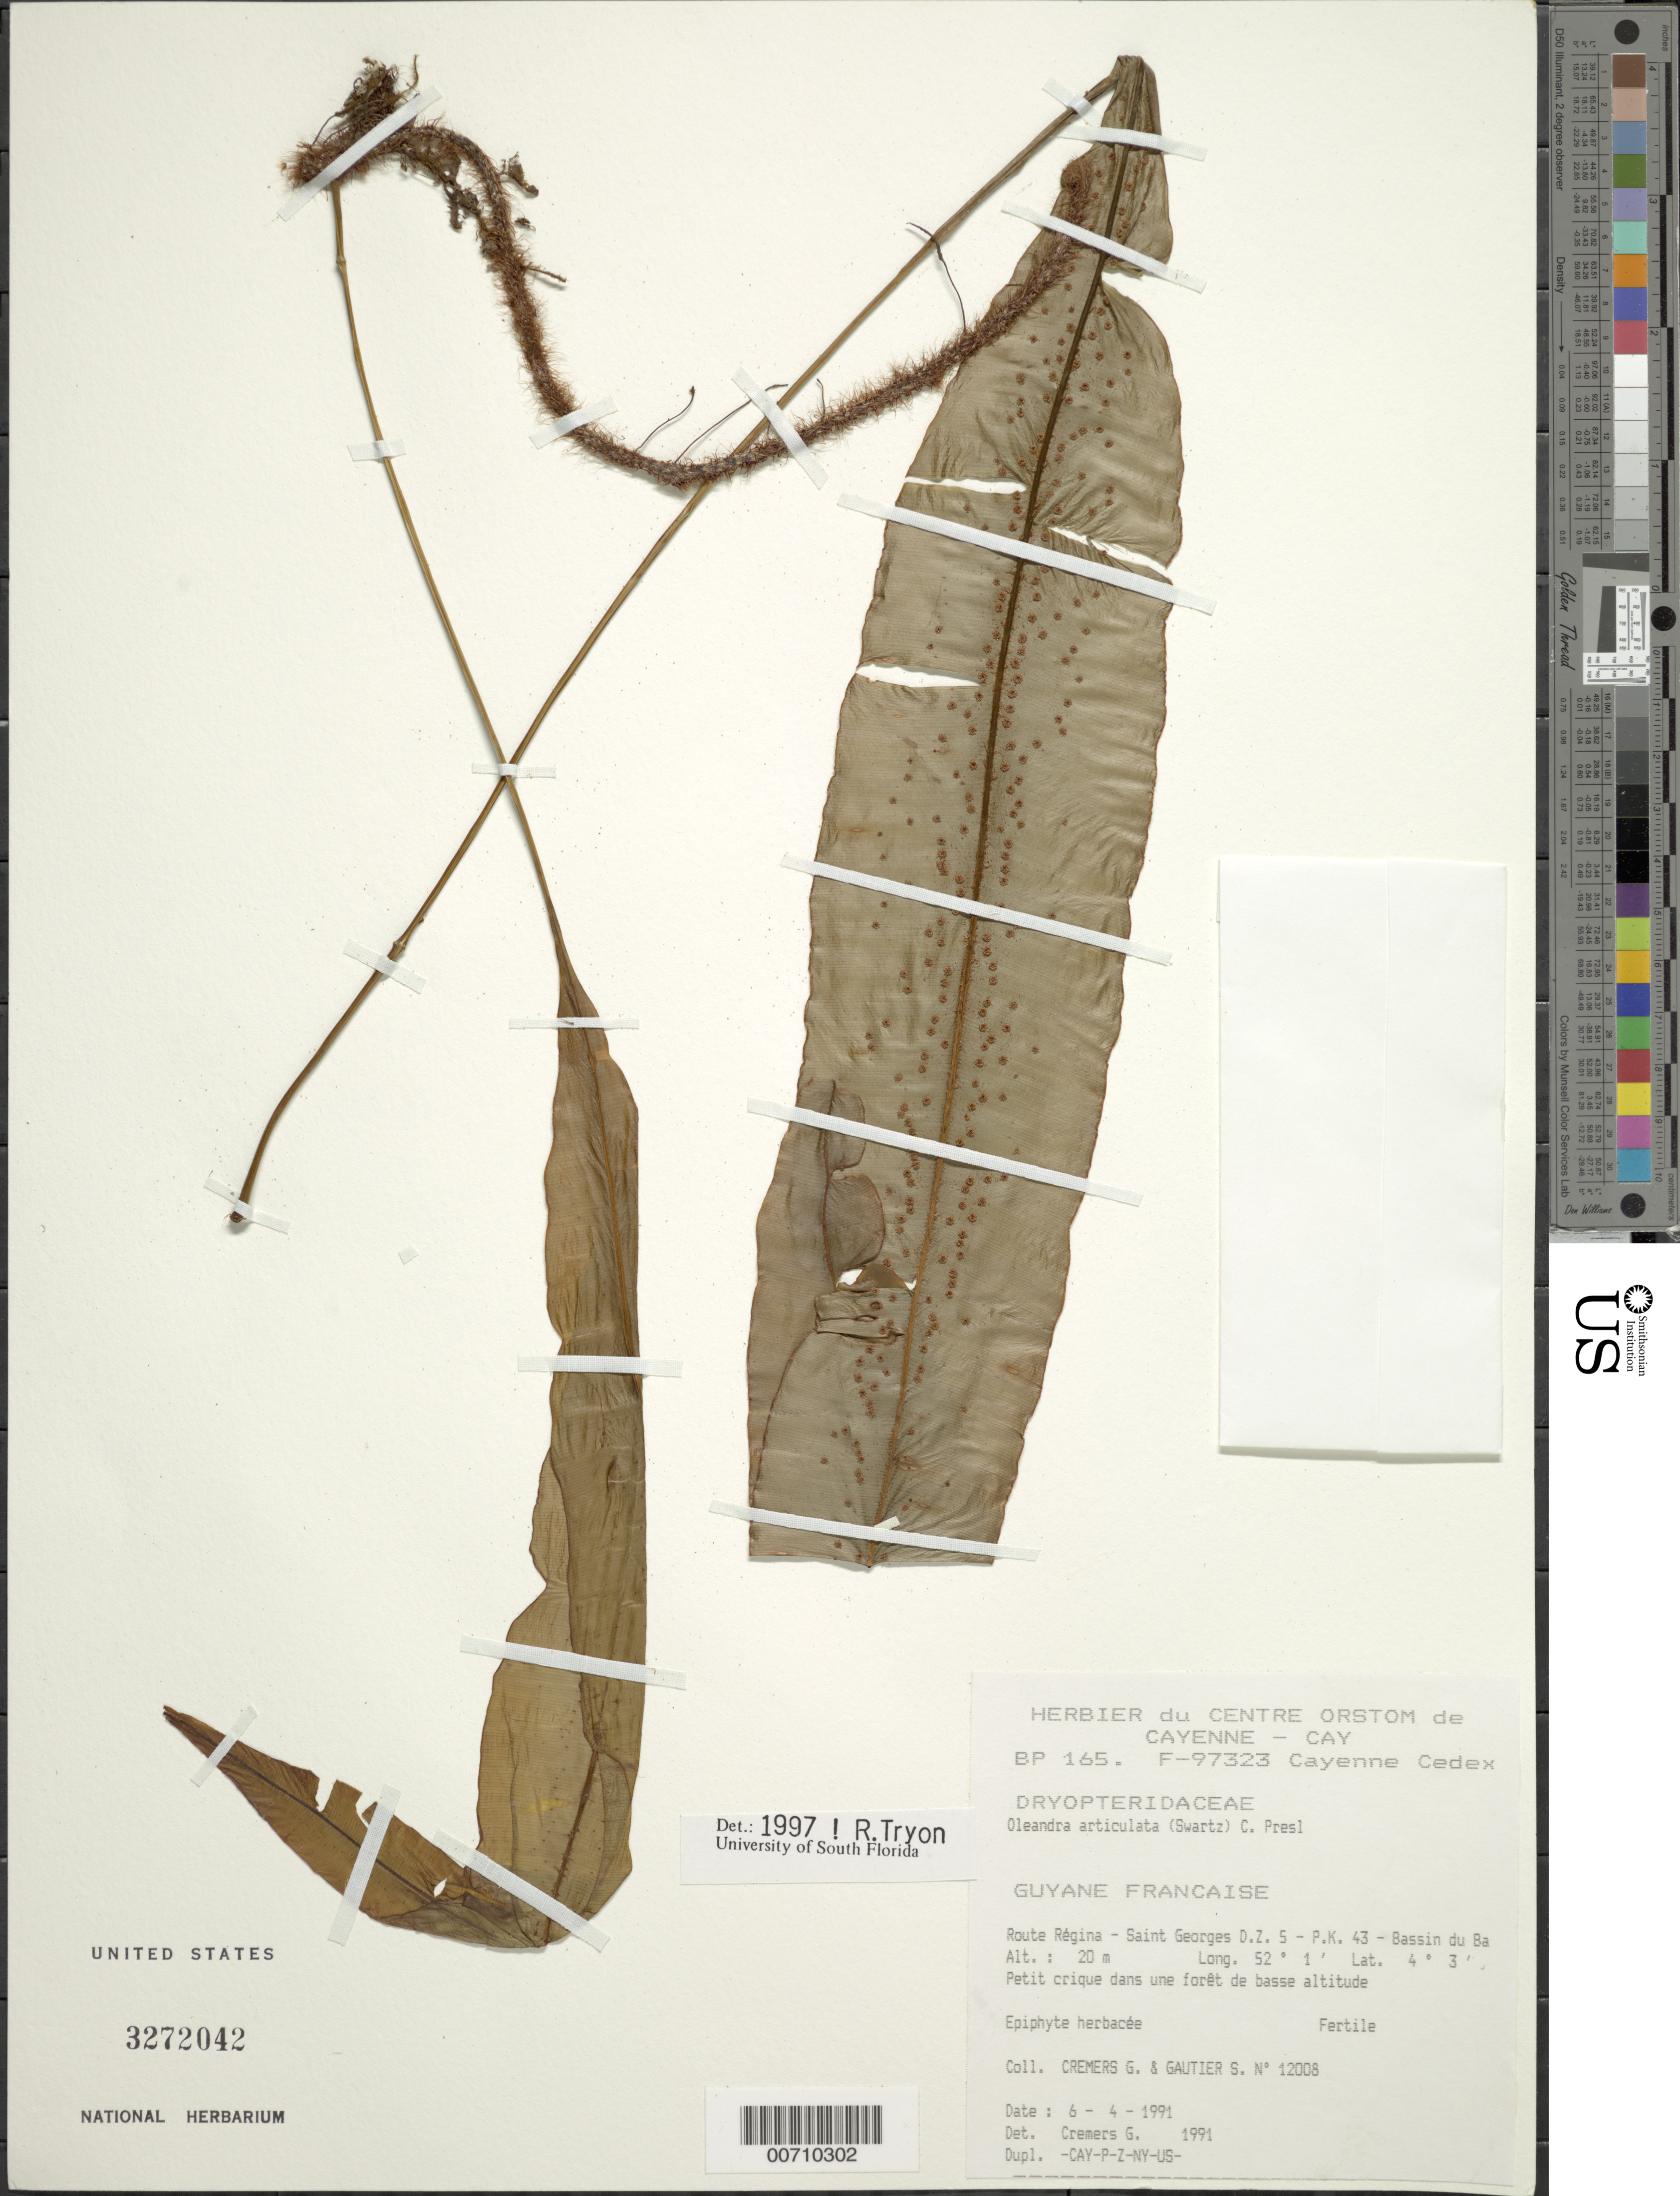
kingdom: Plantae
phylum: Tracheophyta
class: Polypodiopsida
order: Polypodiales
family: Oleandraceae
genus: Oleandra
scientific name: Oleandra articulata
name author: (Sw.) C. Presl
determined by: Tryon, --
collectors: G. Cremers & S. Gautier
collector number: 12008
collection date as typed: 6-Apr-91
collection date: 1991-04-06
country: French Guiana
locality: Route Régina, Saint Georges, DZ 5-PK43, Bassin de l'Approuague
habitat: Small creek in low forest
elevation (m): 20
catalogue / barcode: US 3272042